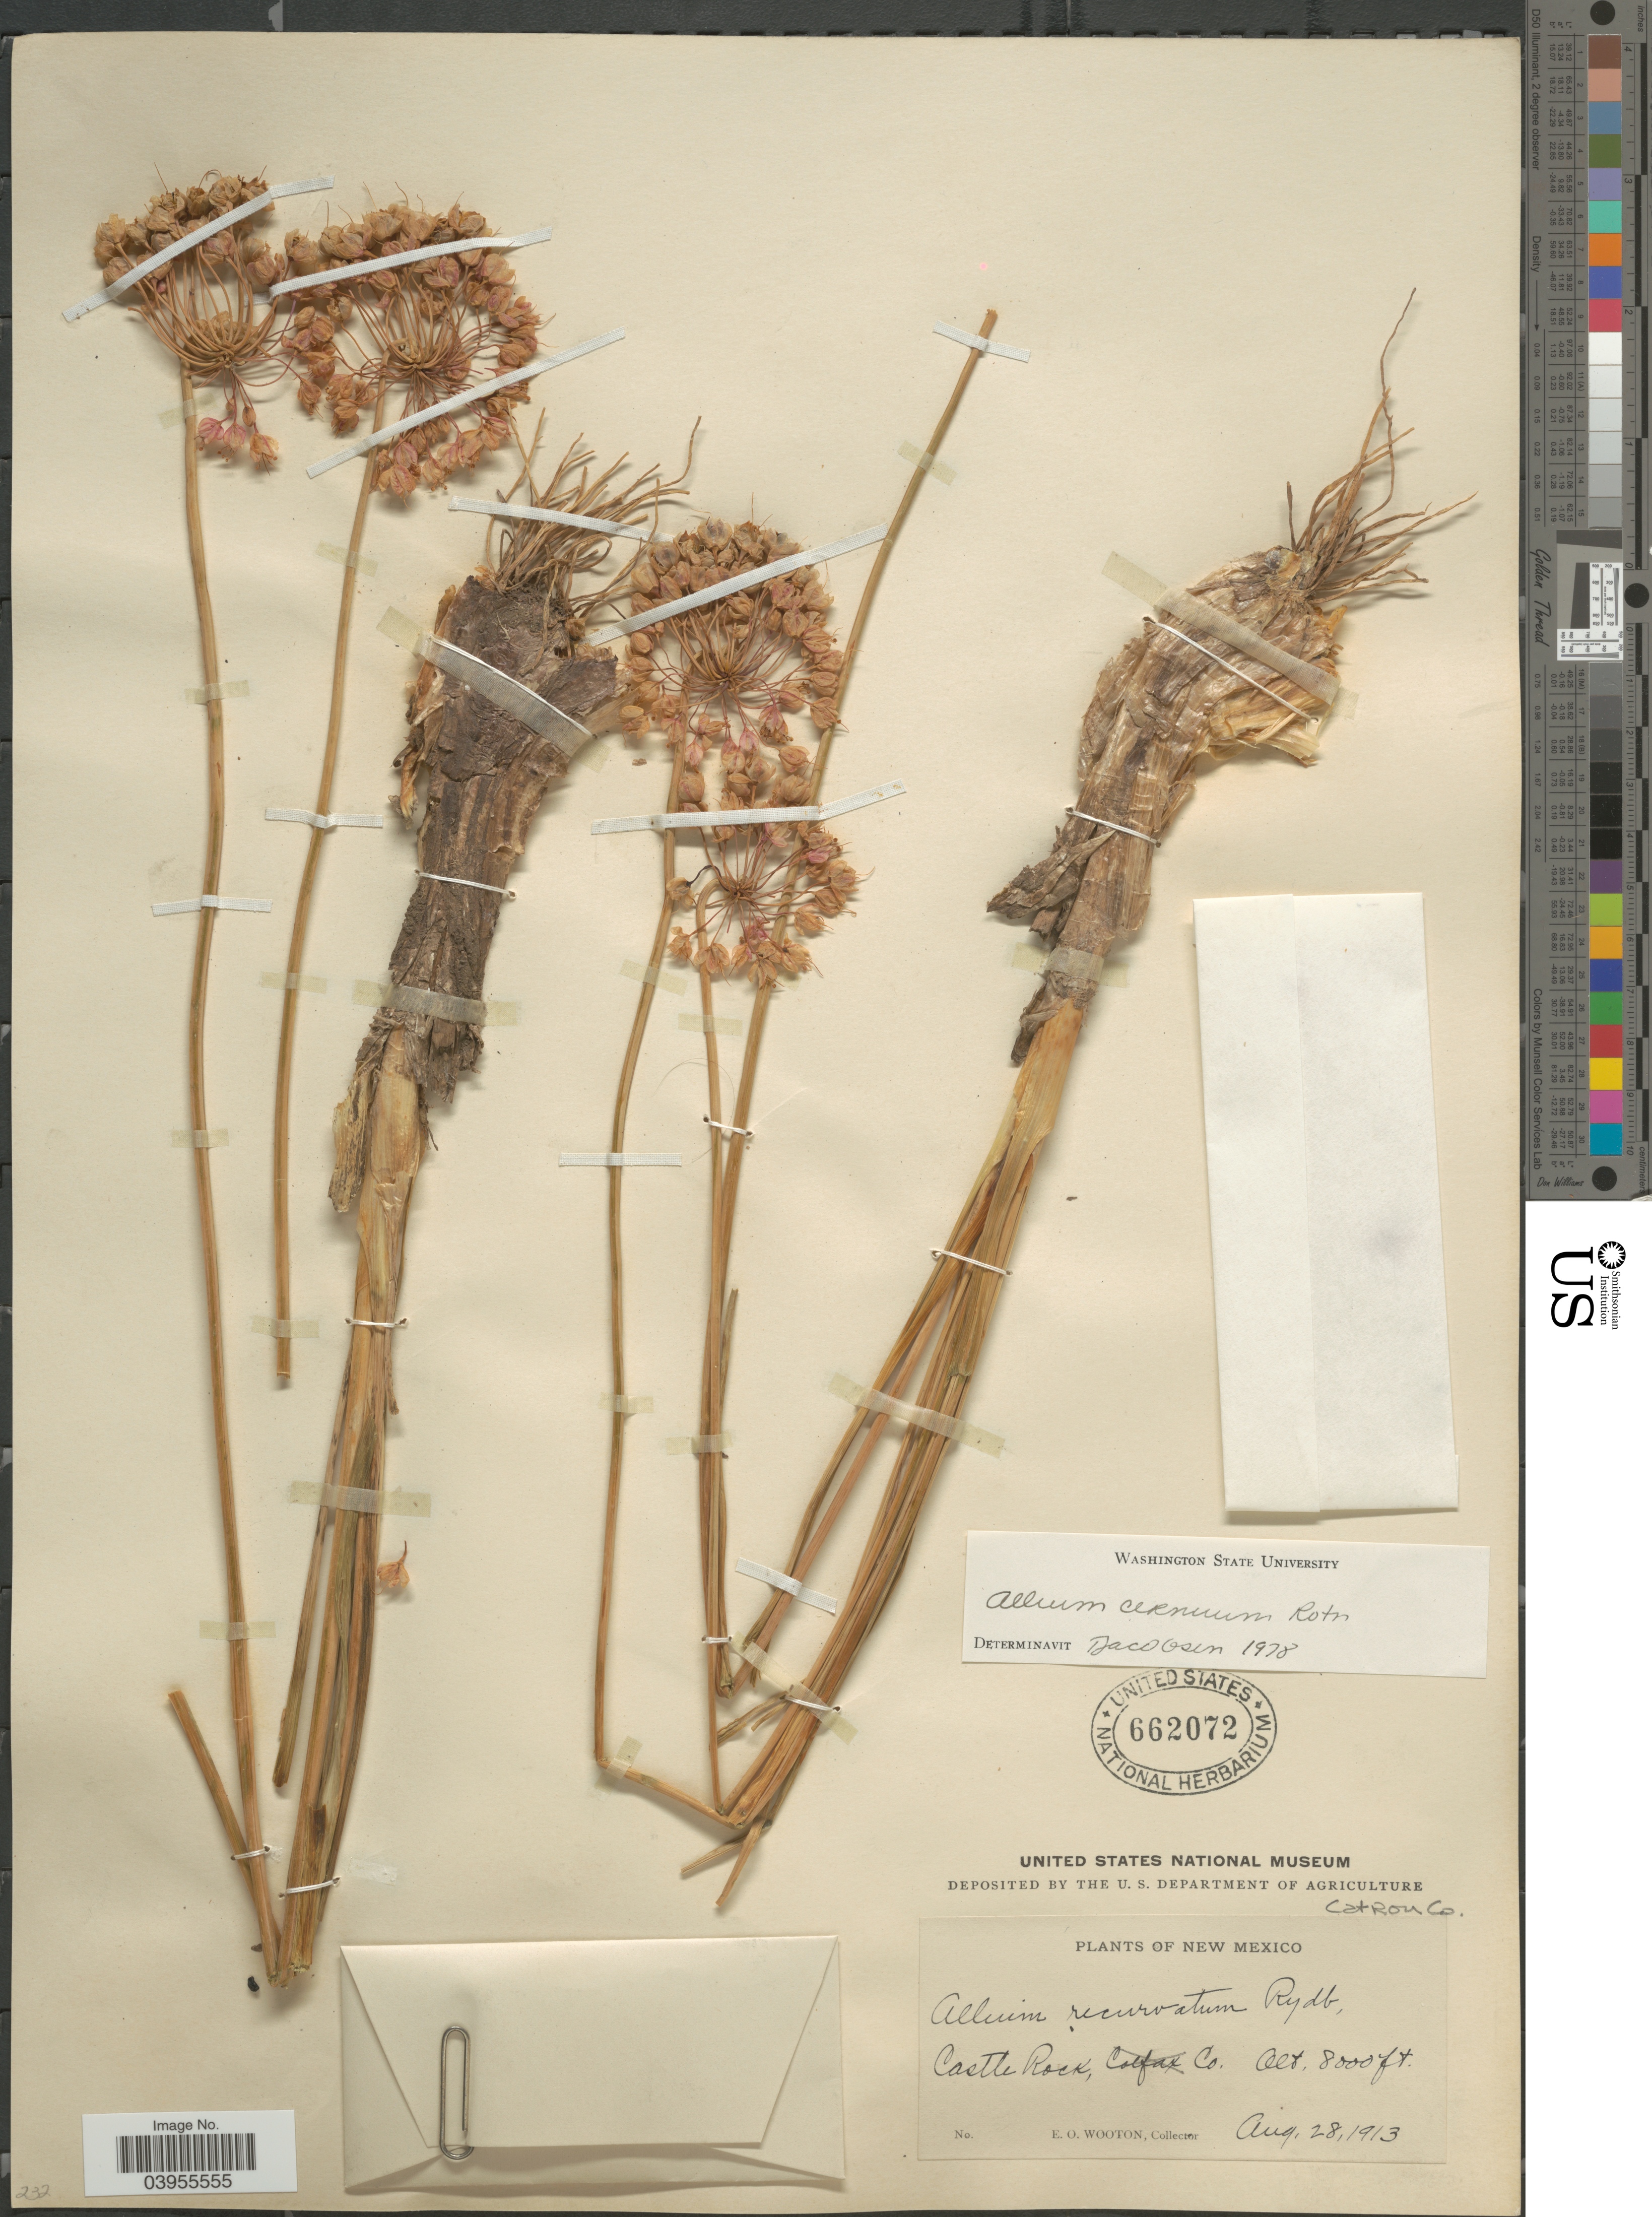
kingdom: Plantae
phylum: Tracheophyta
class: Liliopsida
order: Asparagales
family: Amaryllidaceae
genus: Allium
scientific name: Allium cernuum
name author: Roth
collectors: E. O. Wooton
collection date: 1913-08-28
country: United States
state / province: New Mexico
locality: Castle Rock. Catron Co.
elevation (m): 2438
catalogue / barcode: US 662072